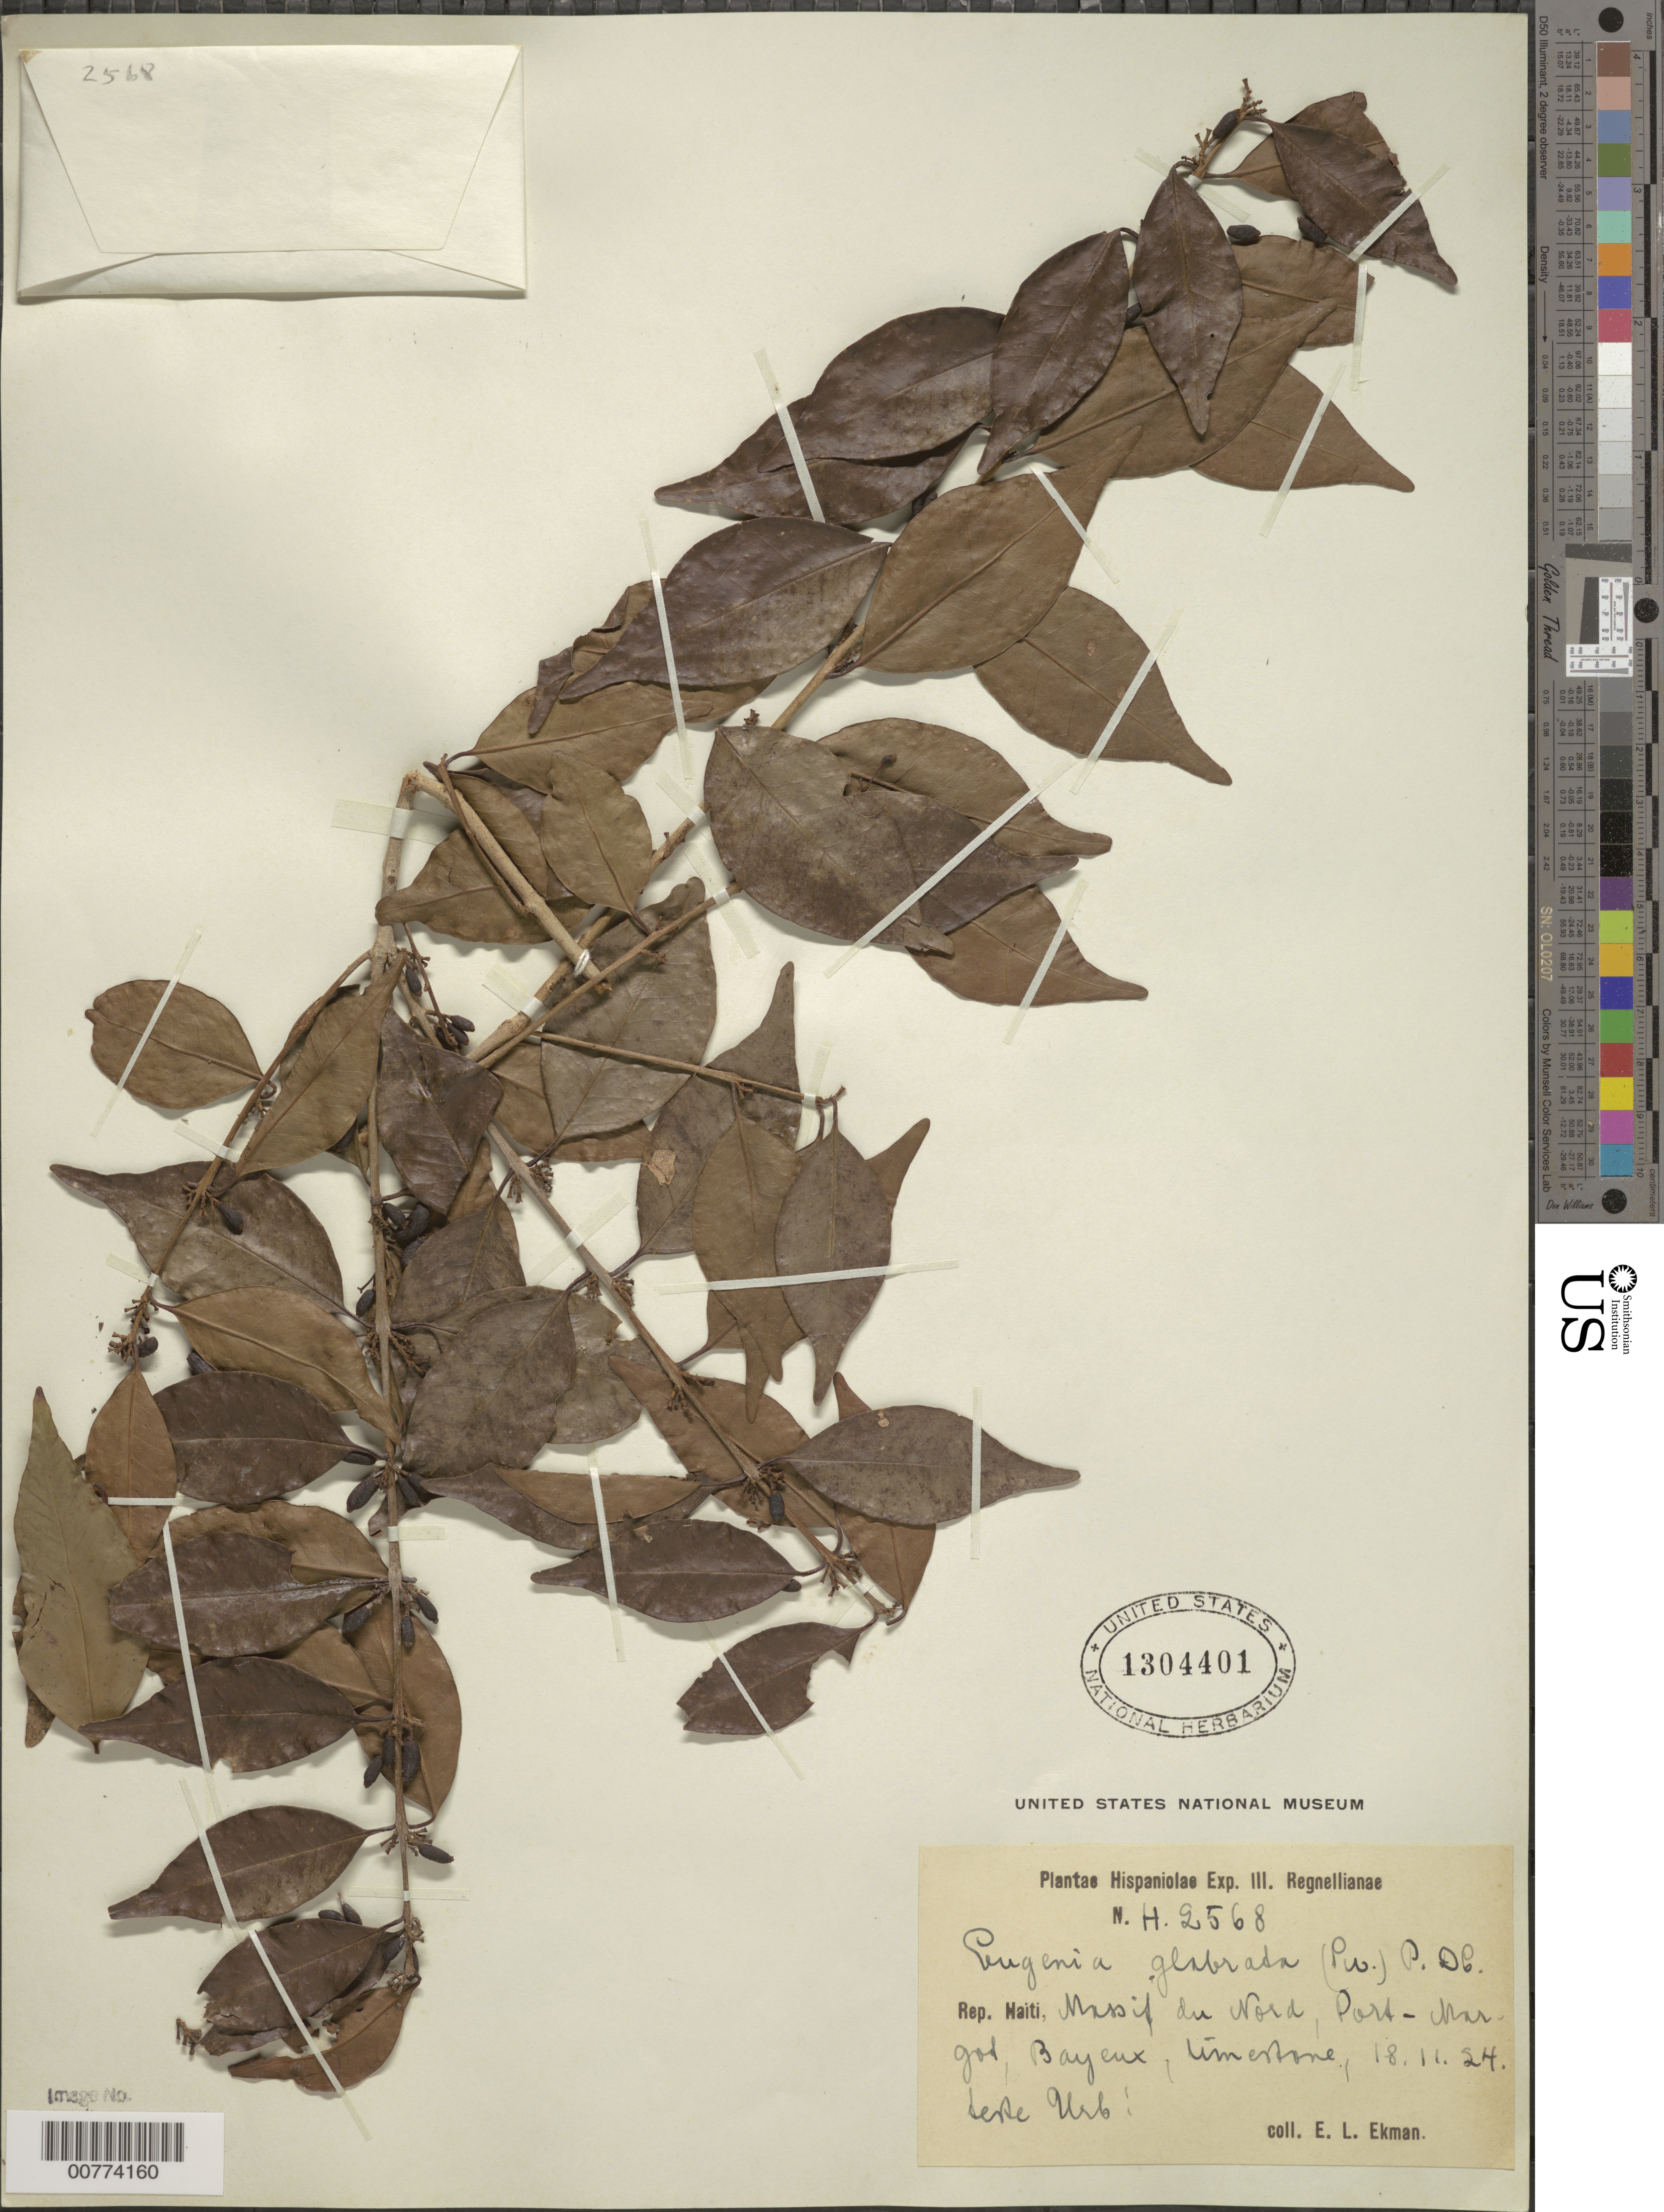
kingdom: Plantae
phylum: Tracheophyta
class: Magnoliopsida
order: Myrtales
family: Myrtaceae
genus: Eugenia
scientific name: Eugenia glabrata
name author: (Sw.) DC.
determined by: Urban, Ignatz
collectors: E. L. Ekman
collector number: H 2568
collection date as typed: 18 Nov 1924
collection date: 1924-11-18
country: Haiti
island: Hispaniola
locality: Massif du Nord, Port-Margot, Bayeux.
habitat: Limestone.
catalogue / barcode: US 1304401